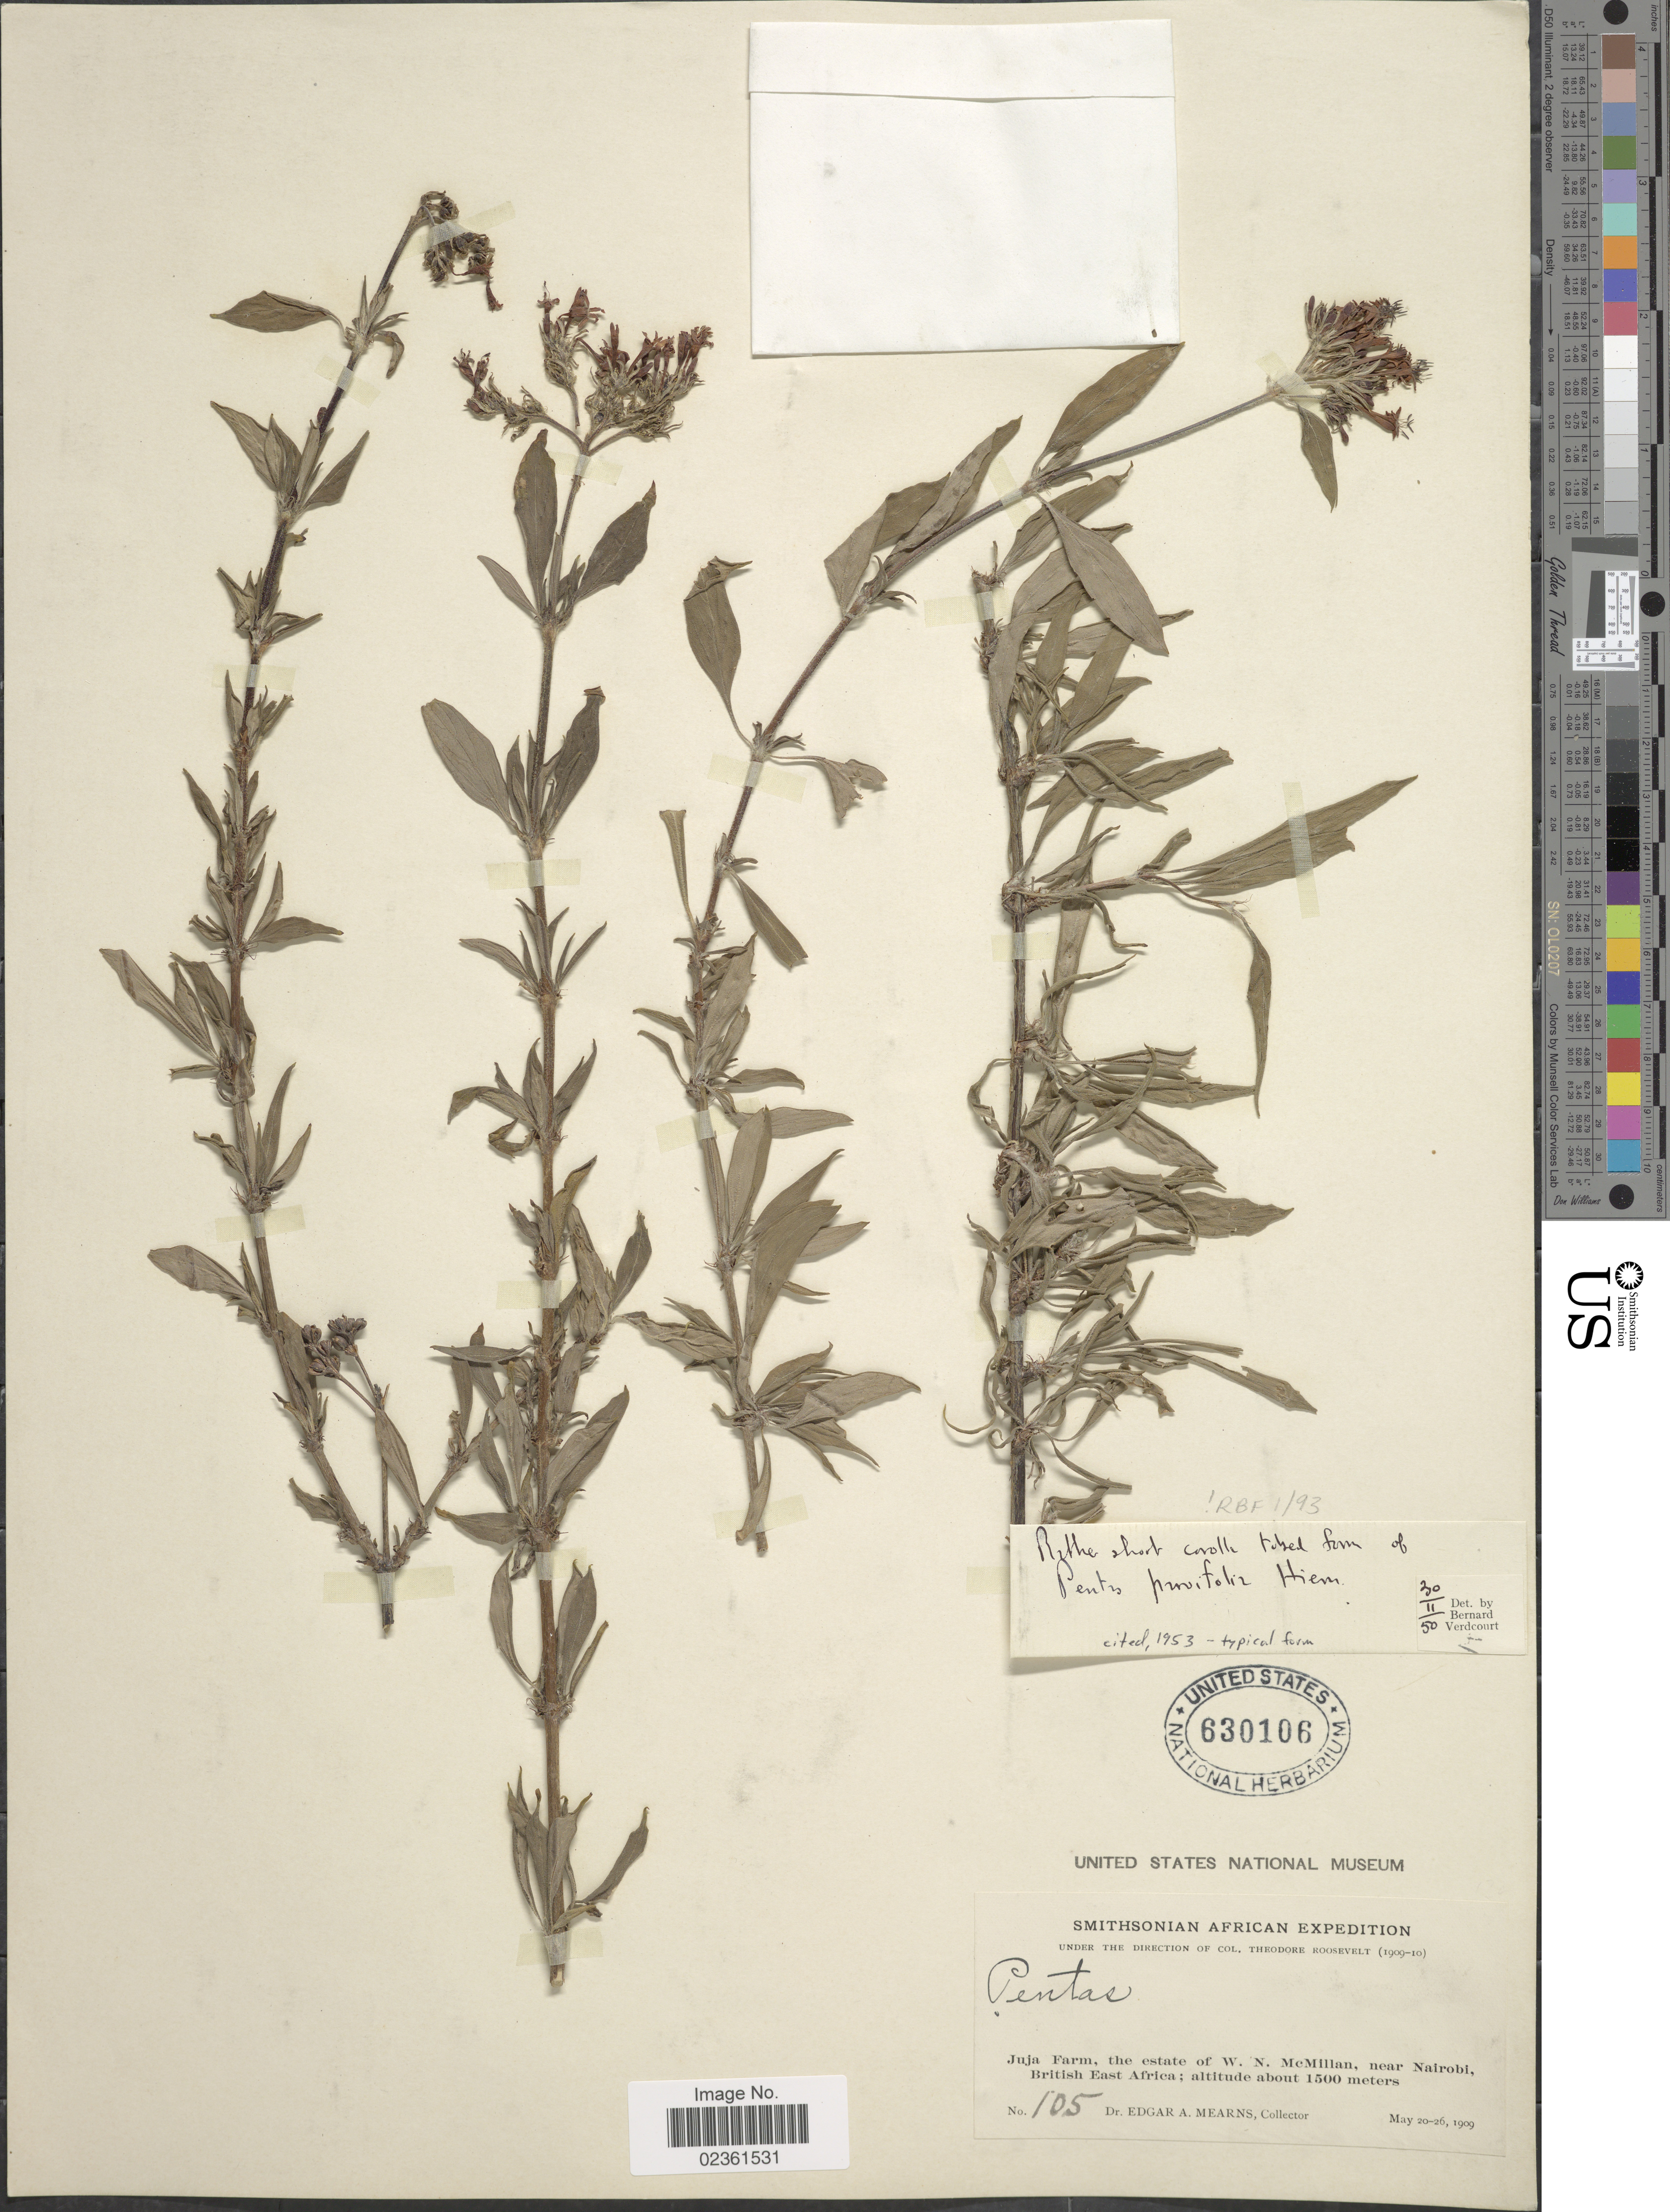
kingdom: Plantae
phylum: Tracheophyta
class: Magnoliopsida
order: Gentianales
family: Rubiaceae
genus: Pentas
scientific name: Pentas parvifolia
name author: Hiern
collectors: E. A. Mearns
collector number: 105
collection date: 1909-05-20/1909-05-26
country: Kenya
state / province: Nairobi Area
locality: Juja Farm, the estate of W.N. McMillan, near Nairobi, British East Africa.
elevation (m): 1500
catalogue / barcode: US 630106